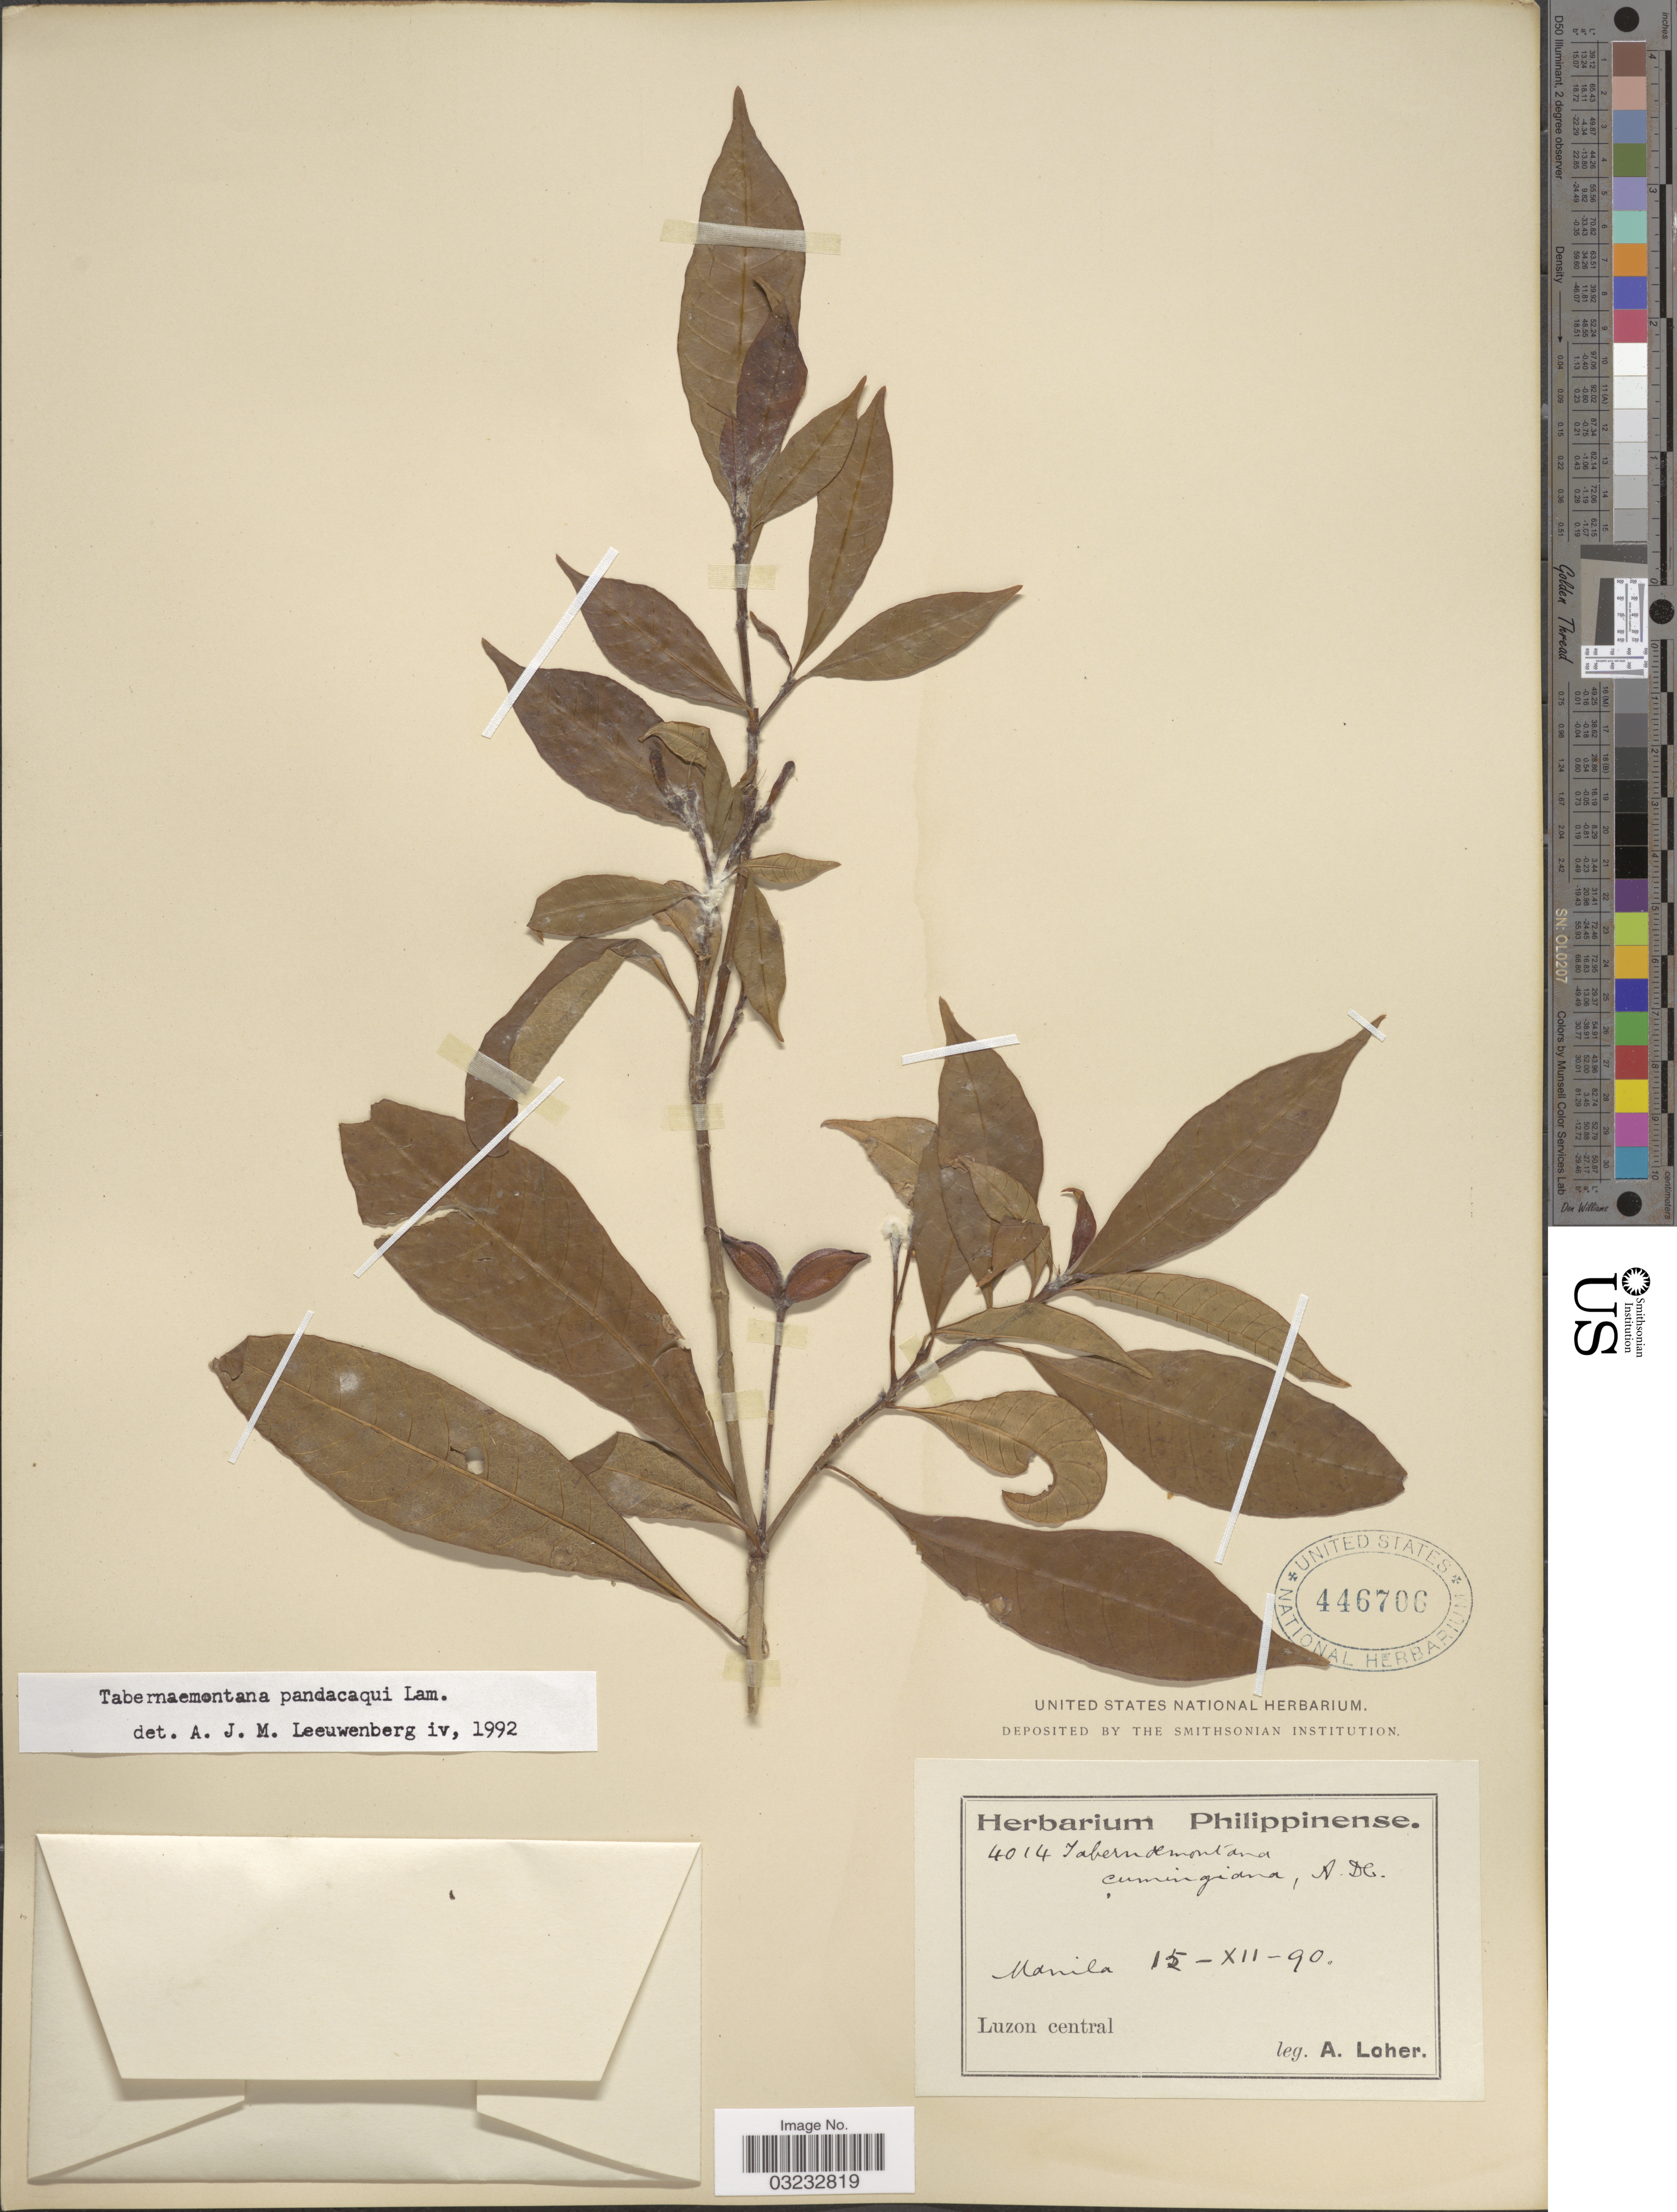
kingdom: Plantae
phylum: Tracheophyta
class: Magnoliopsida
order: Gentianales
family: Apocynaceae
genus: Tabernaemontana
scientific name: Tabernaemontana pandacaqui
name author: Poir.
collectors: A. Loher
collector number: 4014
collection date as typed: Transcribed d/m/y: 15/12/90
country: Philippines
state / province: Central Luzon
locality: Manila. Luzon central.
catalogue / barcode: US 446706